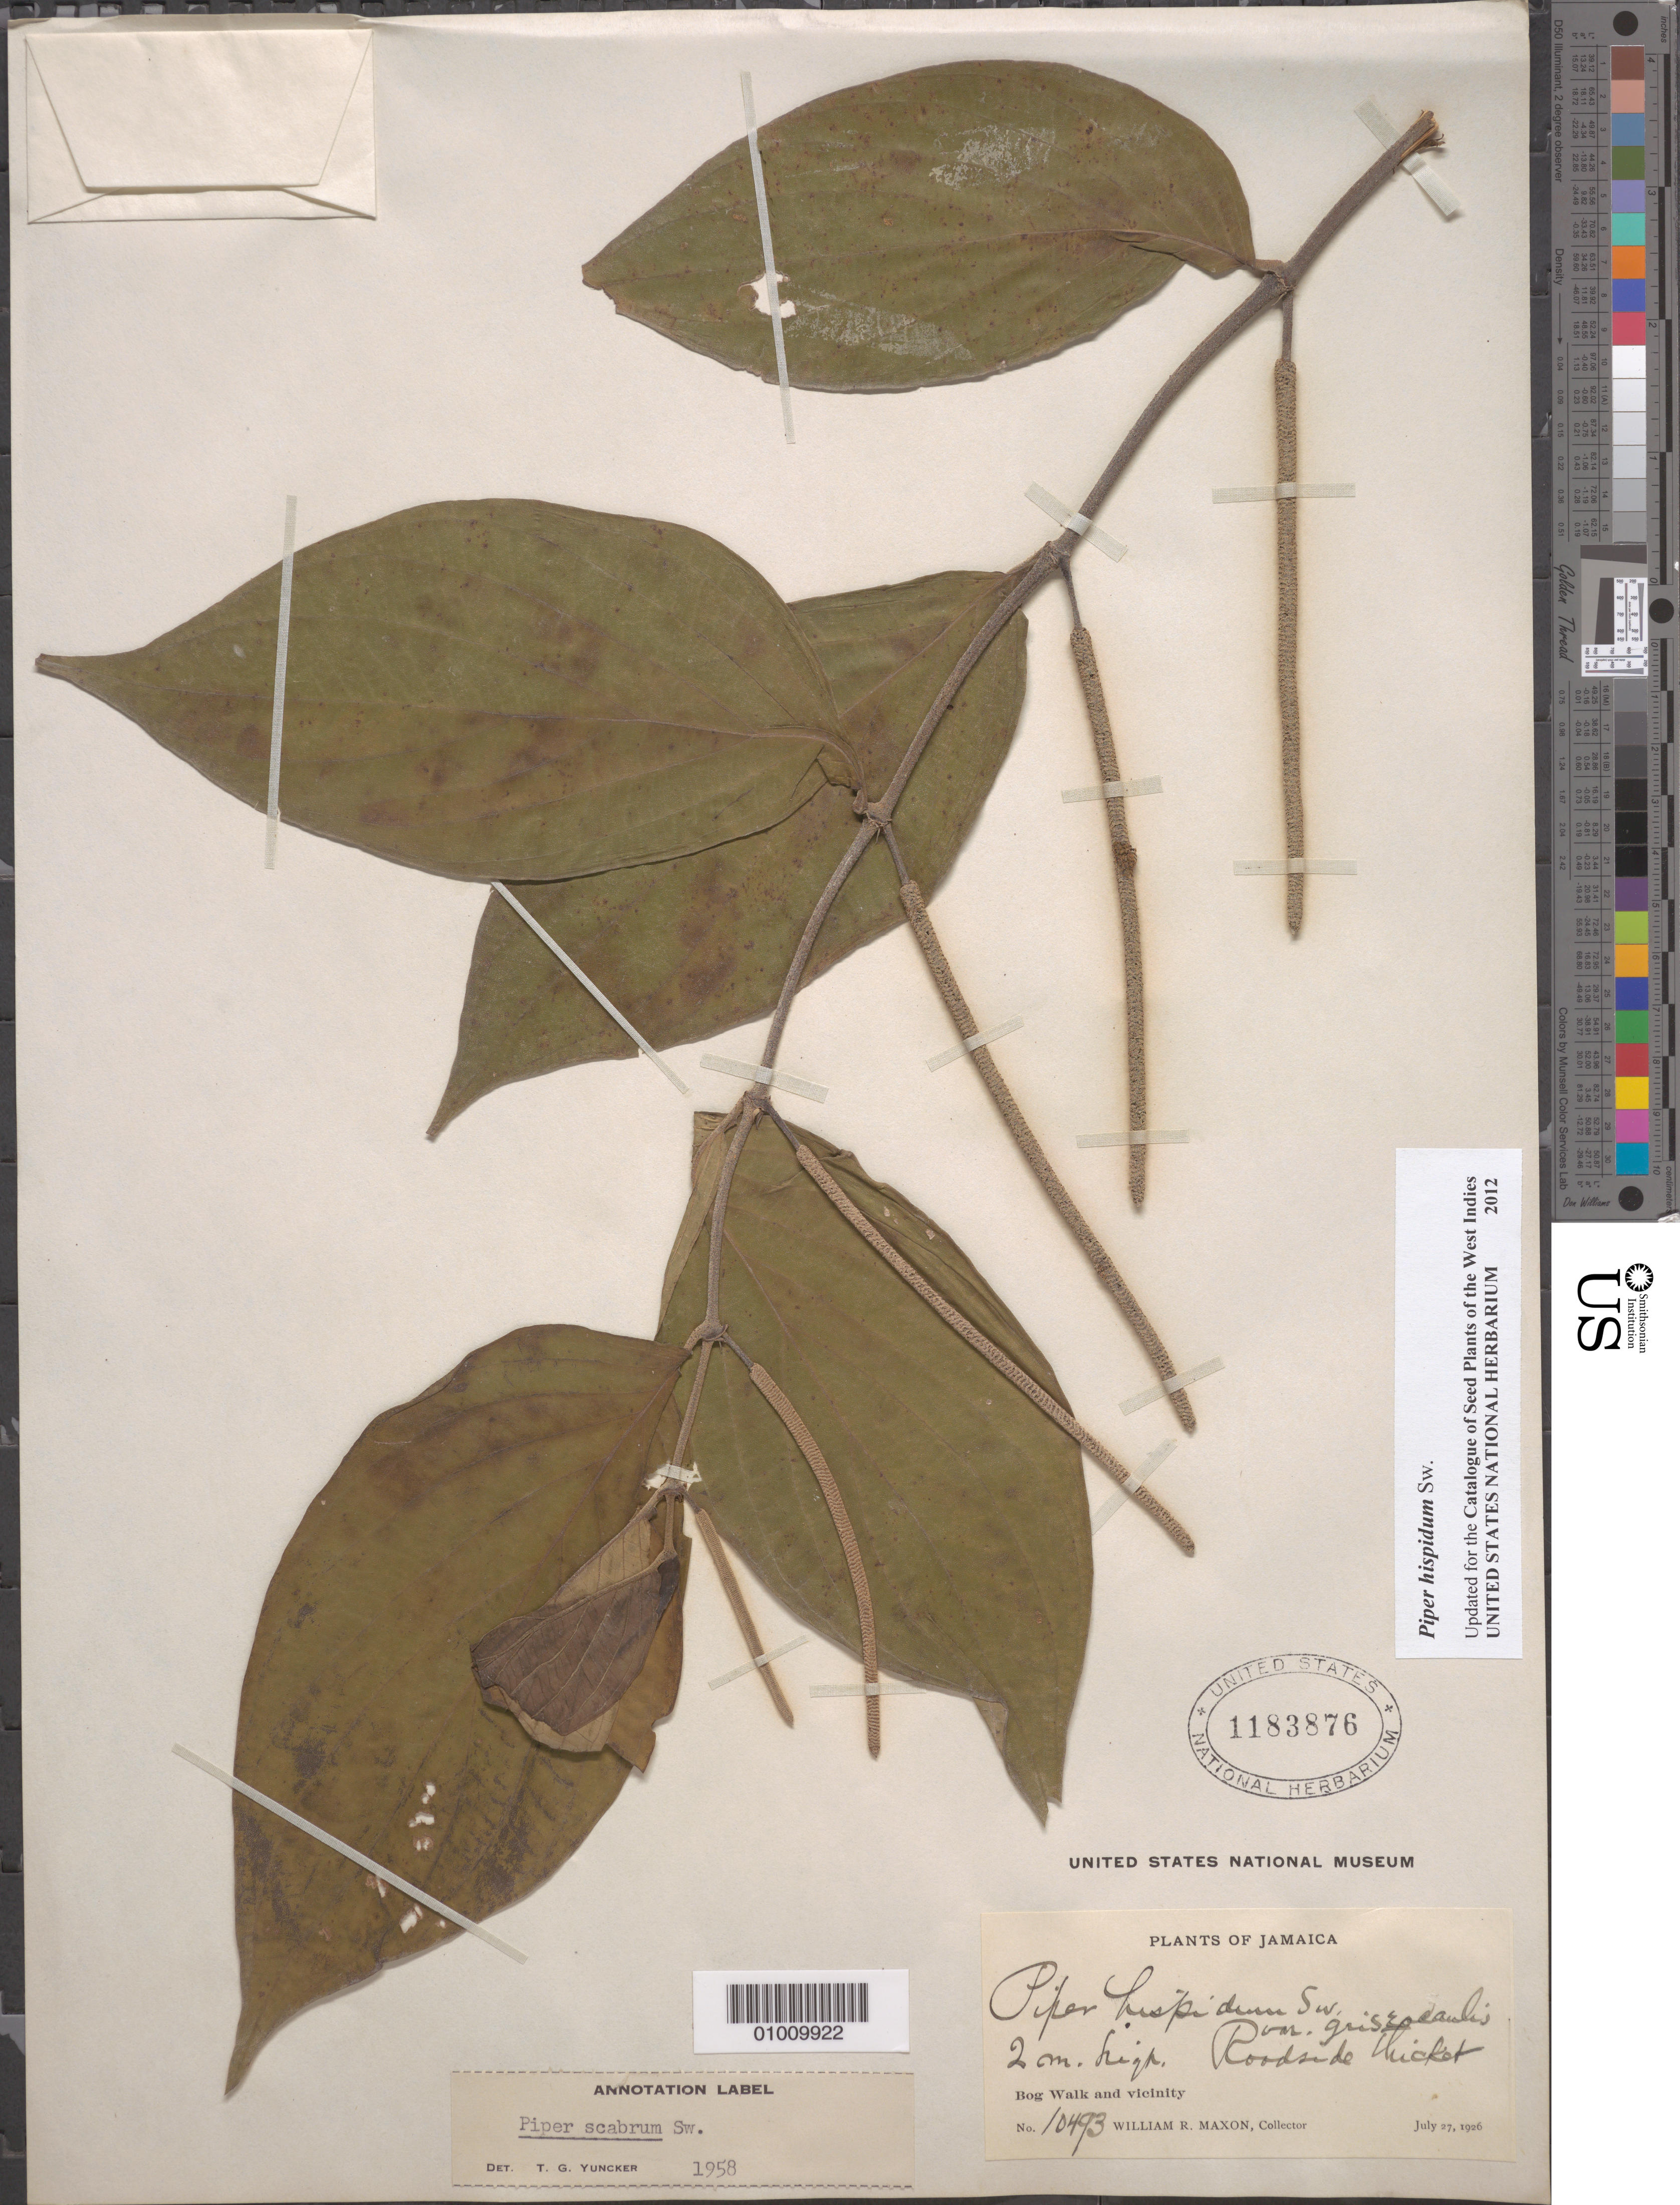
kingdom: Plantae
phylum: Tracheophyta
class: Magnoliopsida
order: Piperales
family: Piperaceae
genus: Piper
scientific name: Piper scabrum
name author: Sw.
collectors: W. R. Maxon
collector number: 10493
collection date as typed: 27 Jul 1926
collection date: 1926-07-27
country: Jamaica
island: Jamaica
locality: Bog Walk and vicinity. Roadside thicket.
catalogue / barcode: US 1883876